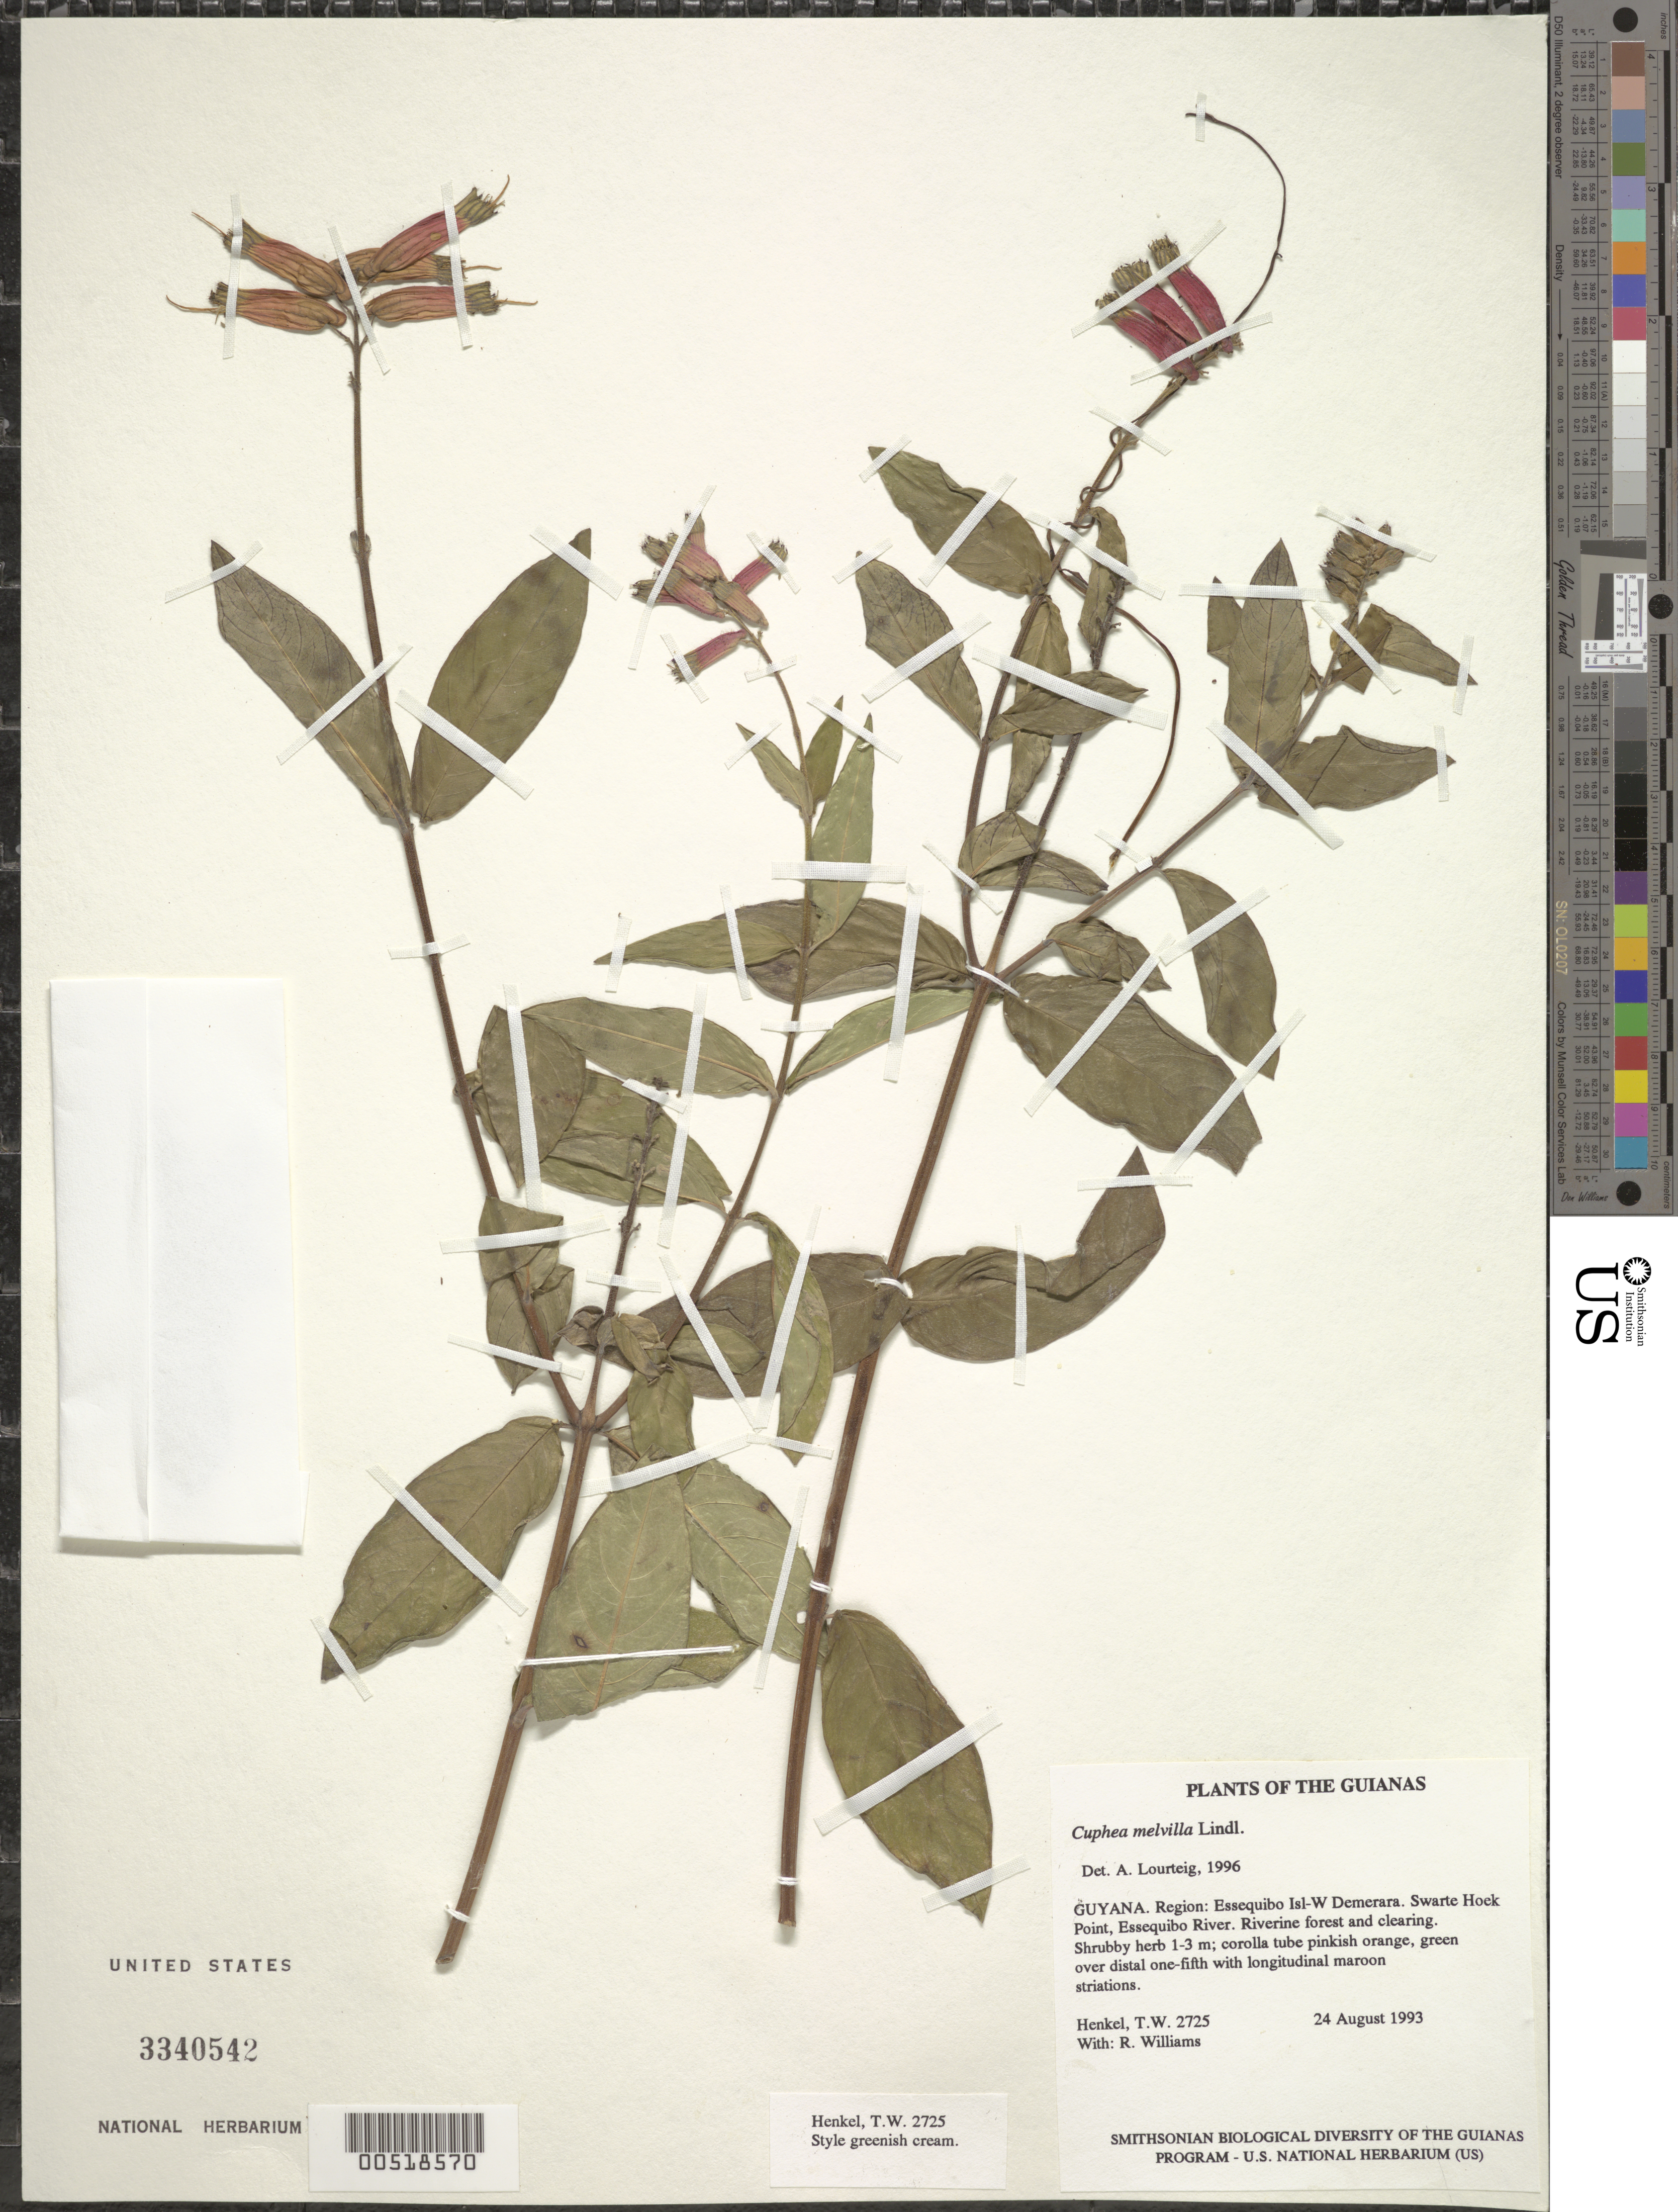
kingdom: Plantae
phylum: Tracheophyta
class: Magnoliopsida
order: Myrtales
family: Lythraceae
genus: Cuphea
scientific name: Cuphea melvilla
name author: Lindl.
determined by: Lourteig, A.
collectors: T. Henkel & R. Williams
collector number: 2725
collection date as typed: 24 August 1993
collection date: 1993-08-24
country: Guyana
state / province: Essequibo Isl-W. Demerara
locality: Swarte Hoek Point, Essequibo River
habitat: Riverine forest and clearing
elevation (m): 8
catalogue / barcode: US 3340542